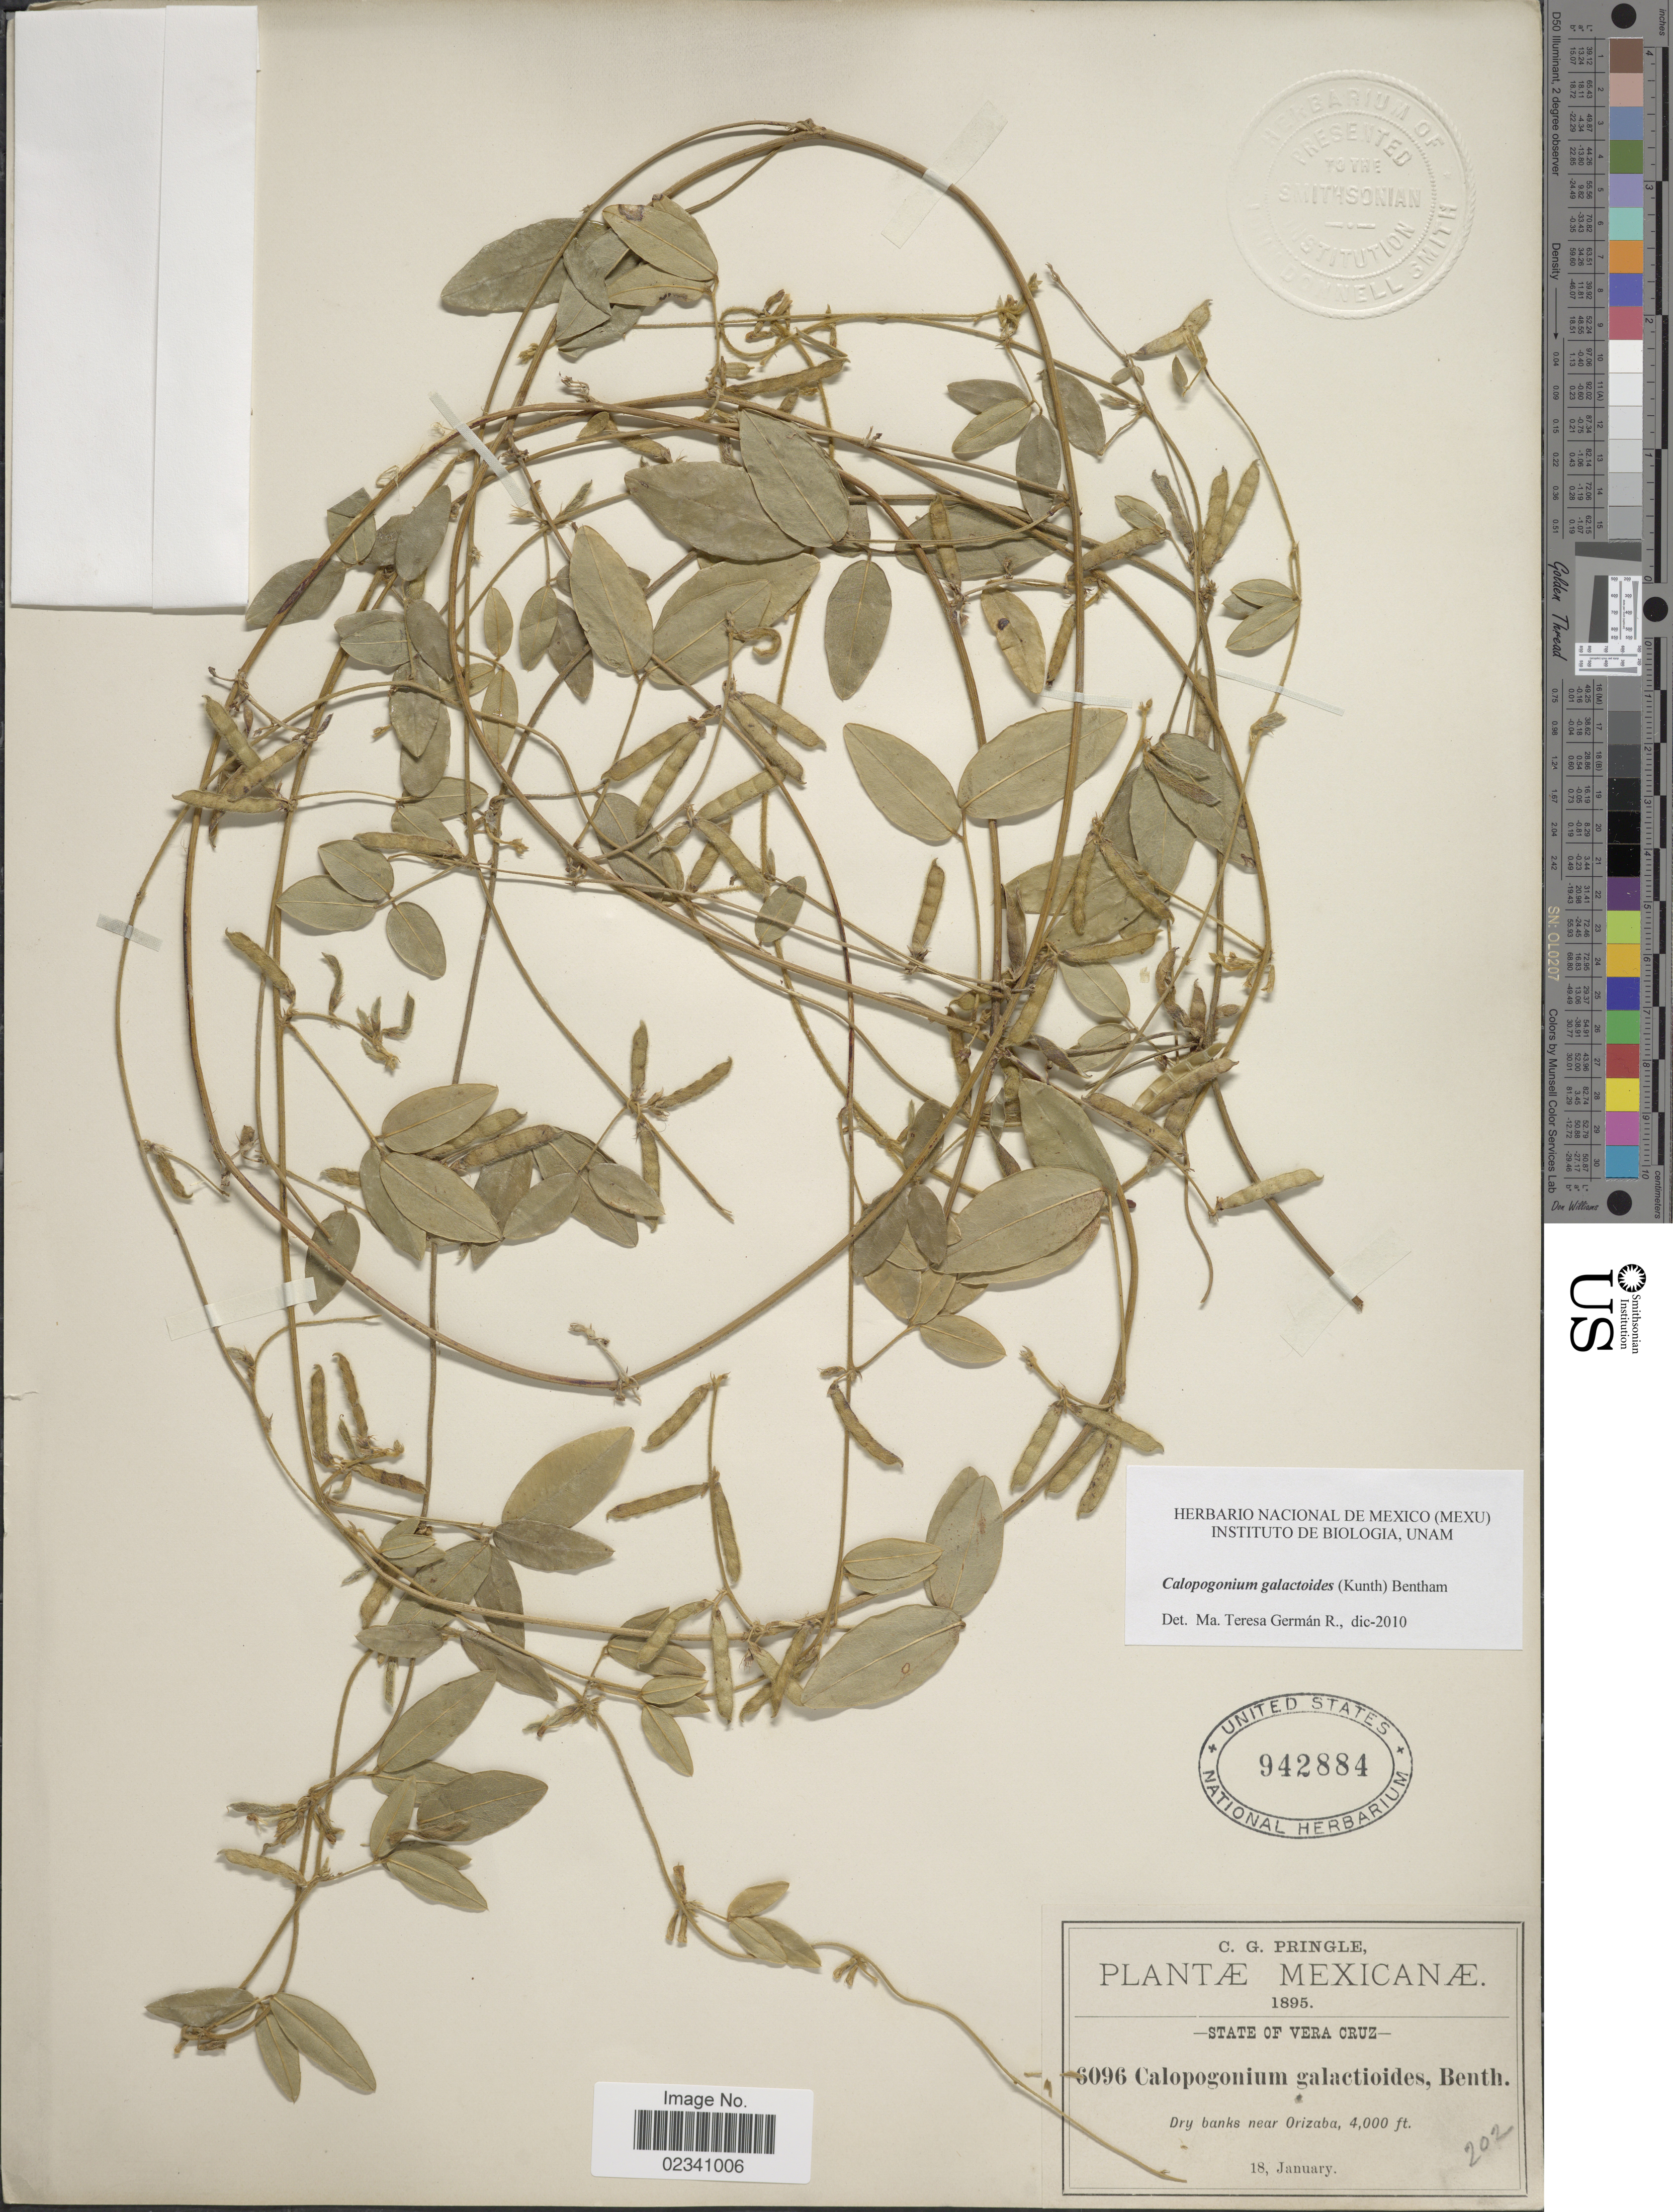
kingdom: Plantae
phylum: Tracheophyta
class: Magnoliopsida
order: Fabales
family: Fabaceae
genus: Calopogonium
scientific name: Calopogonium galactioides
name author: (Kunth) Hemsl.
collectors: C. G. Pringle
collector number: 6096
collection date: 1895-01-18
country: Mexico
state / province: Veracruz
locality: State of Vera Cruz. Dry banks near Orizaba.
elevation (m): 1219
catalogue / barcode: US 942884